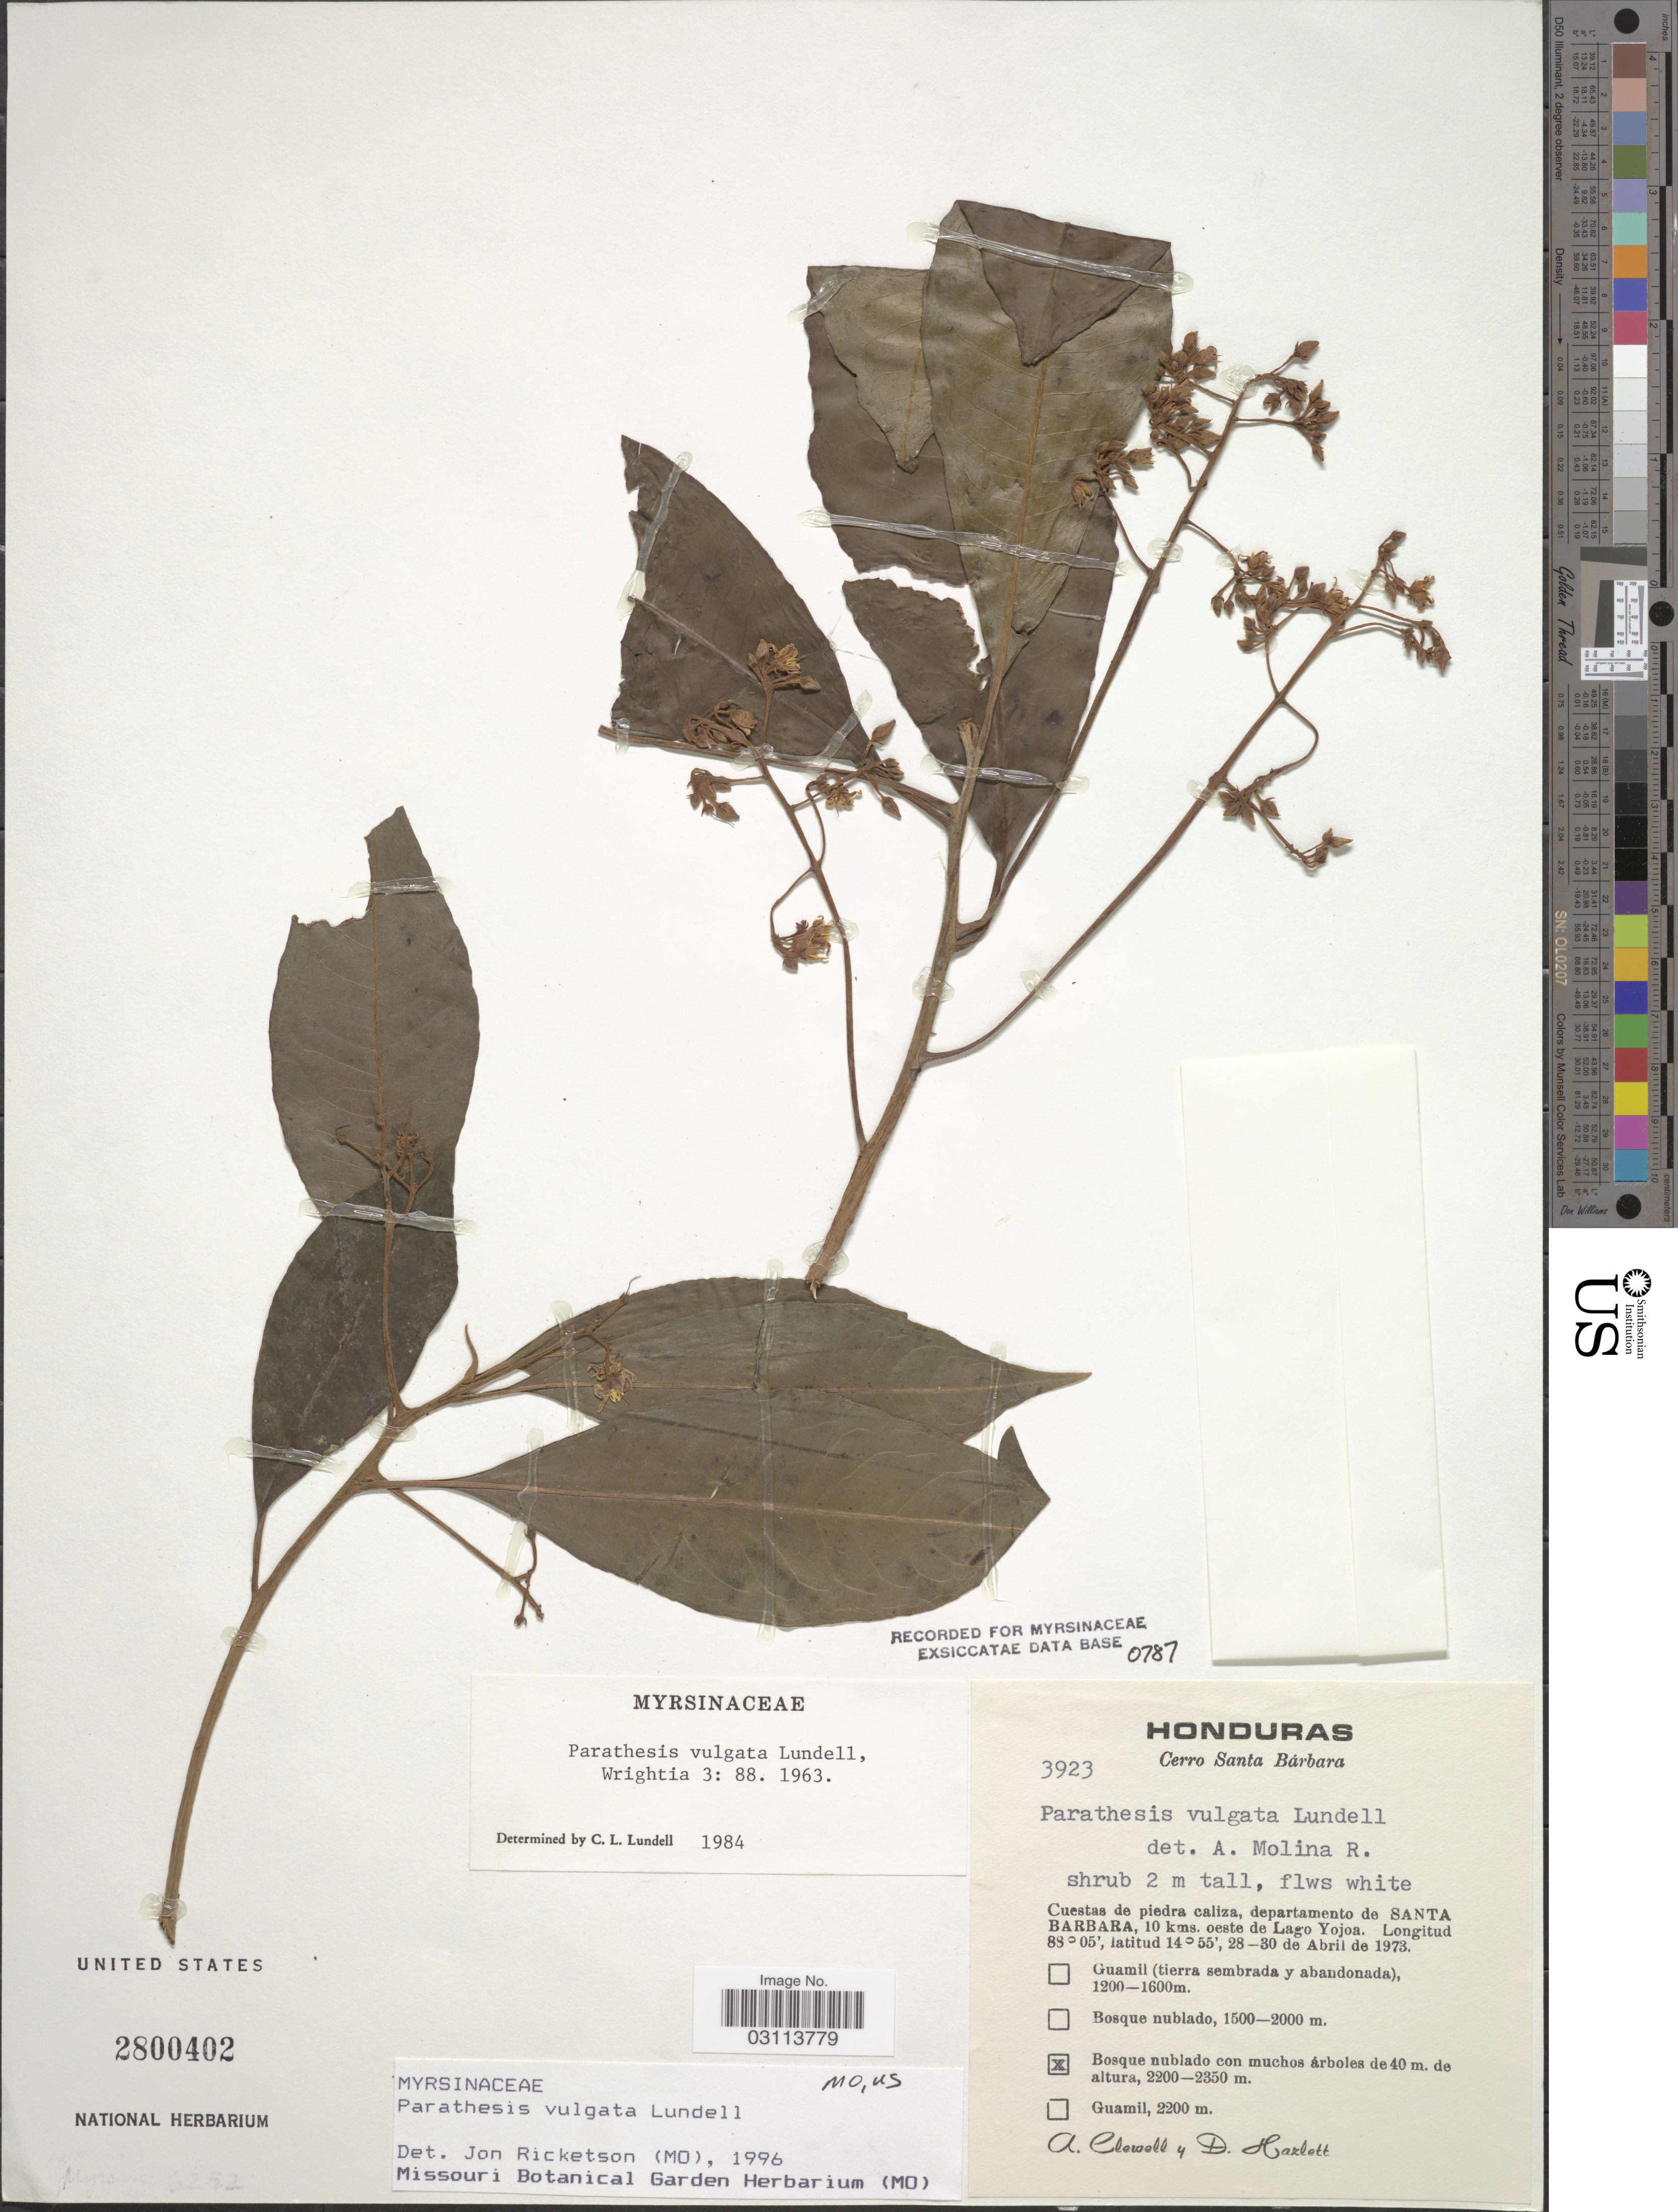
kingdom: Plantae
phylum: Tracheophyta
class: Magnoliopsida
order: Ericales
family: Primulaceae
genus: Parathesis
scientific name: Parathesis vulgata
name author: Lundell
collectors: A. Clewell & D. Hazlett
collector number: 3923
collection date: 1973-04-28/1973-04-30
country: Honduras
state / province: Santa Bárbara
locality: Cuestas de piedra caliza, departamento de Santa Barbara, 10 kms. oeste de Lago Yojoa.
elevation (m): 2200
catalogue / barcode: US 2800402